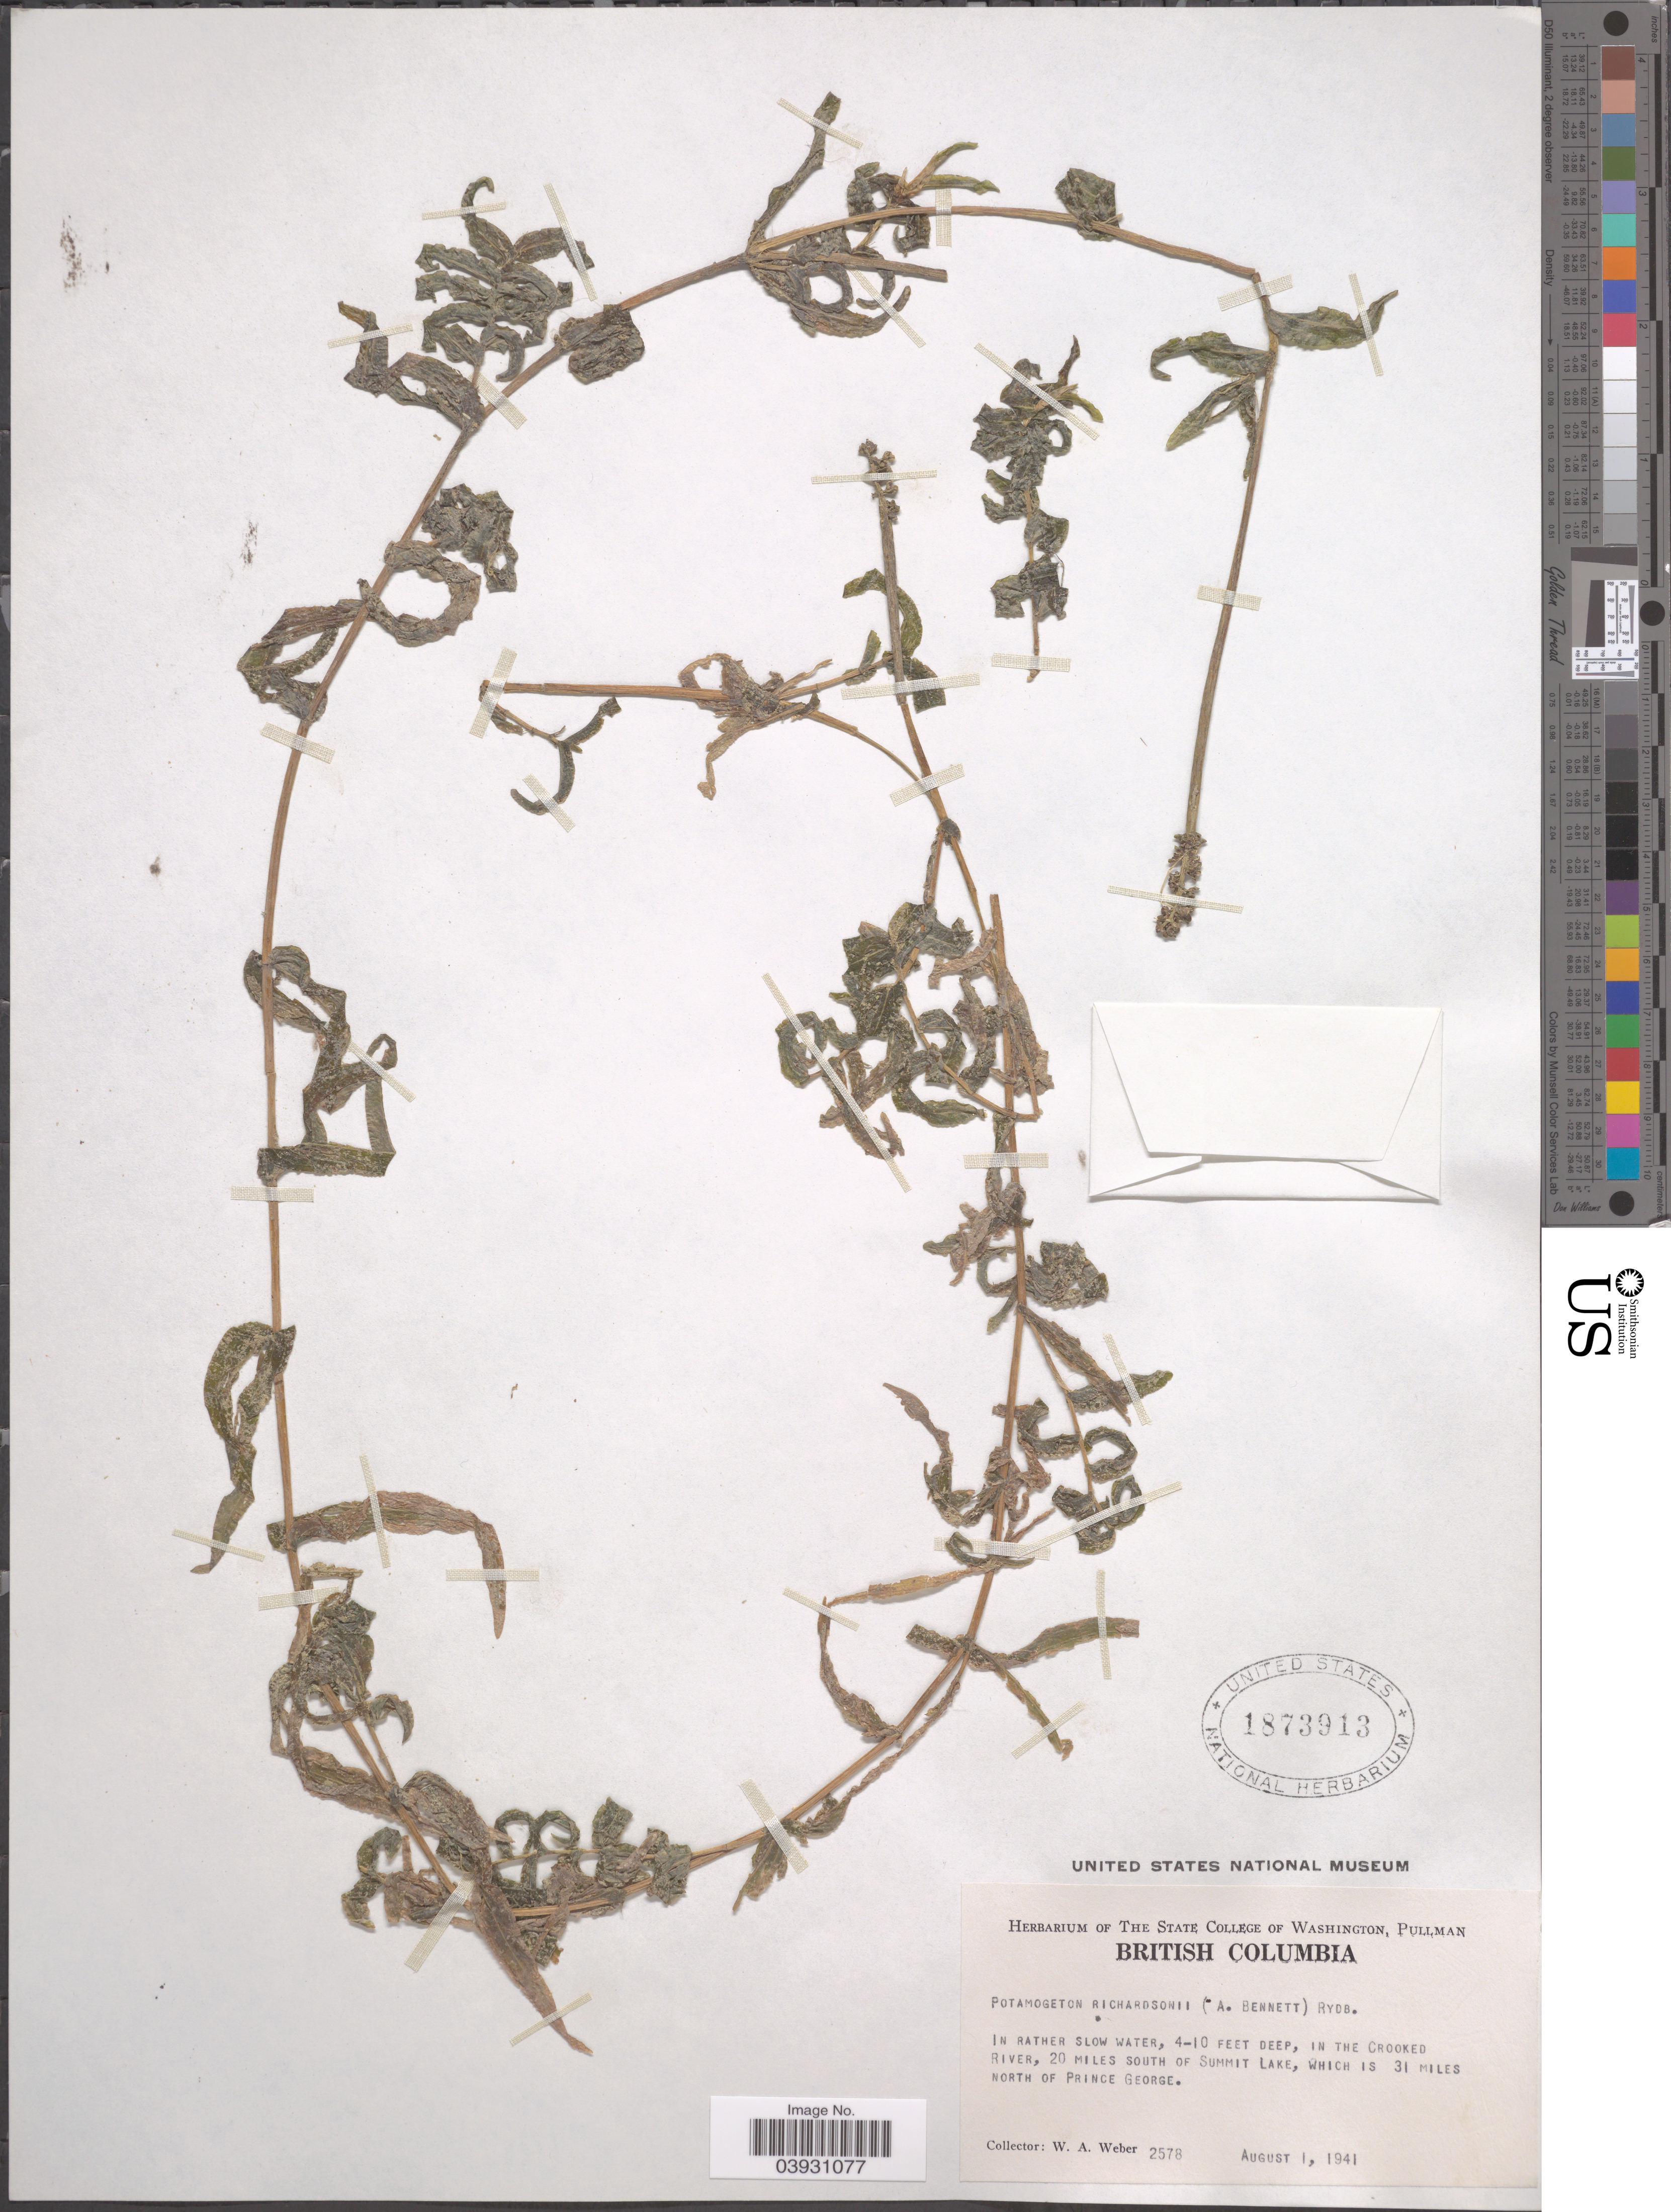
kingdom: Plantae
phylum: Tracheophyta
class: Liliopsida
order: Alismatales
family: Potamogetonaceae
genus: Potamogeton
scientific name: Potamogeton richardsonii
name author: (A.W. Benn.) Rydb.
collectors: W. A. Weber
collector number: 2578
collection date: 1941-08-01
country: Canada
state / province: British Columbia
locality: In the Crooked River, 20 miles south of Summit Lake, which is 31 miles North of Prince George.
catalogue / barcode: US 1873913